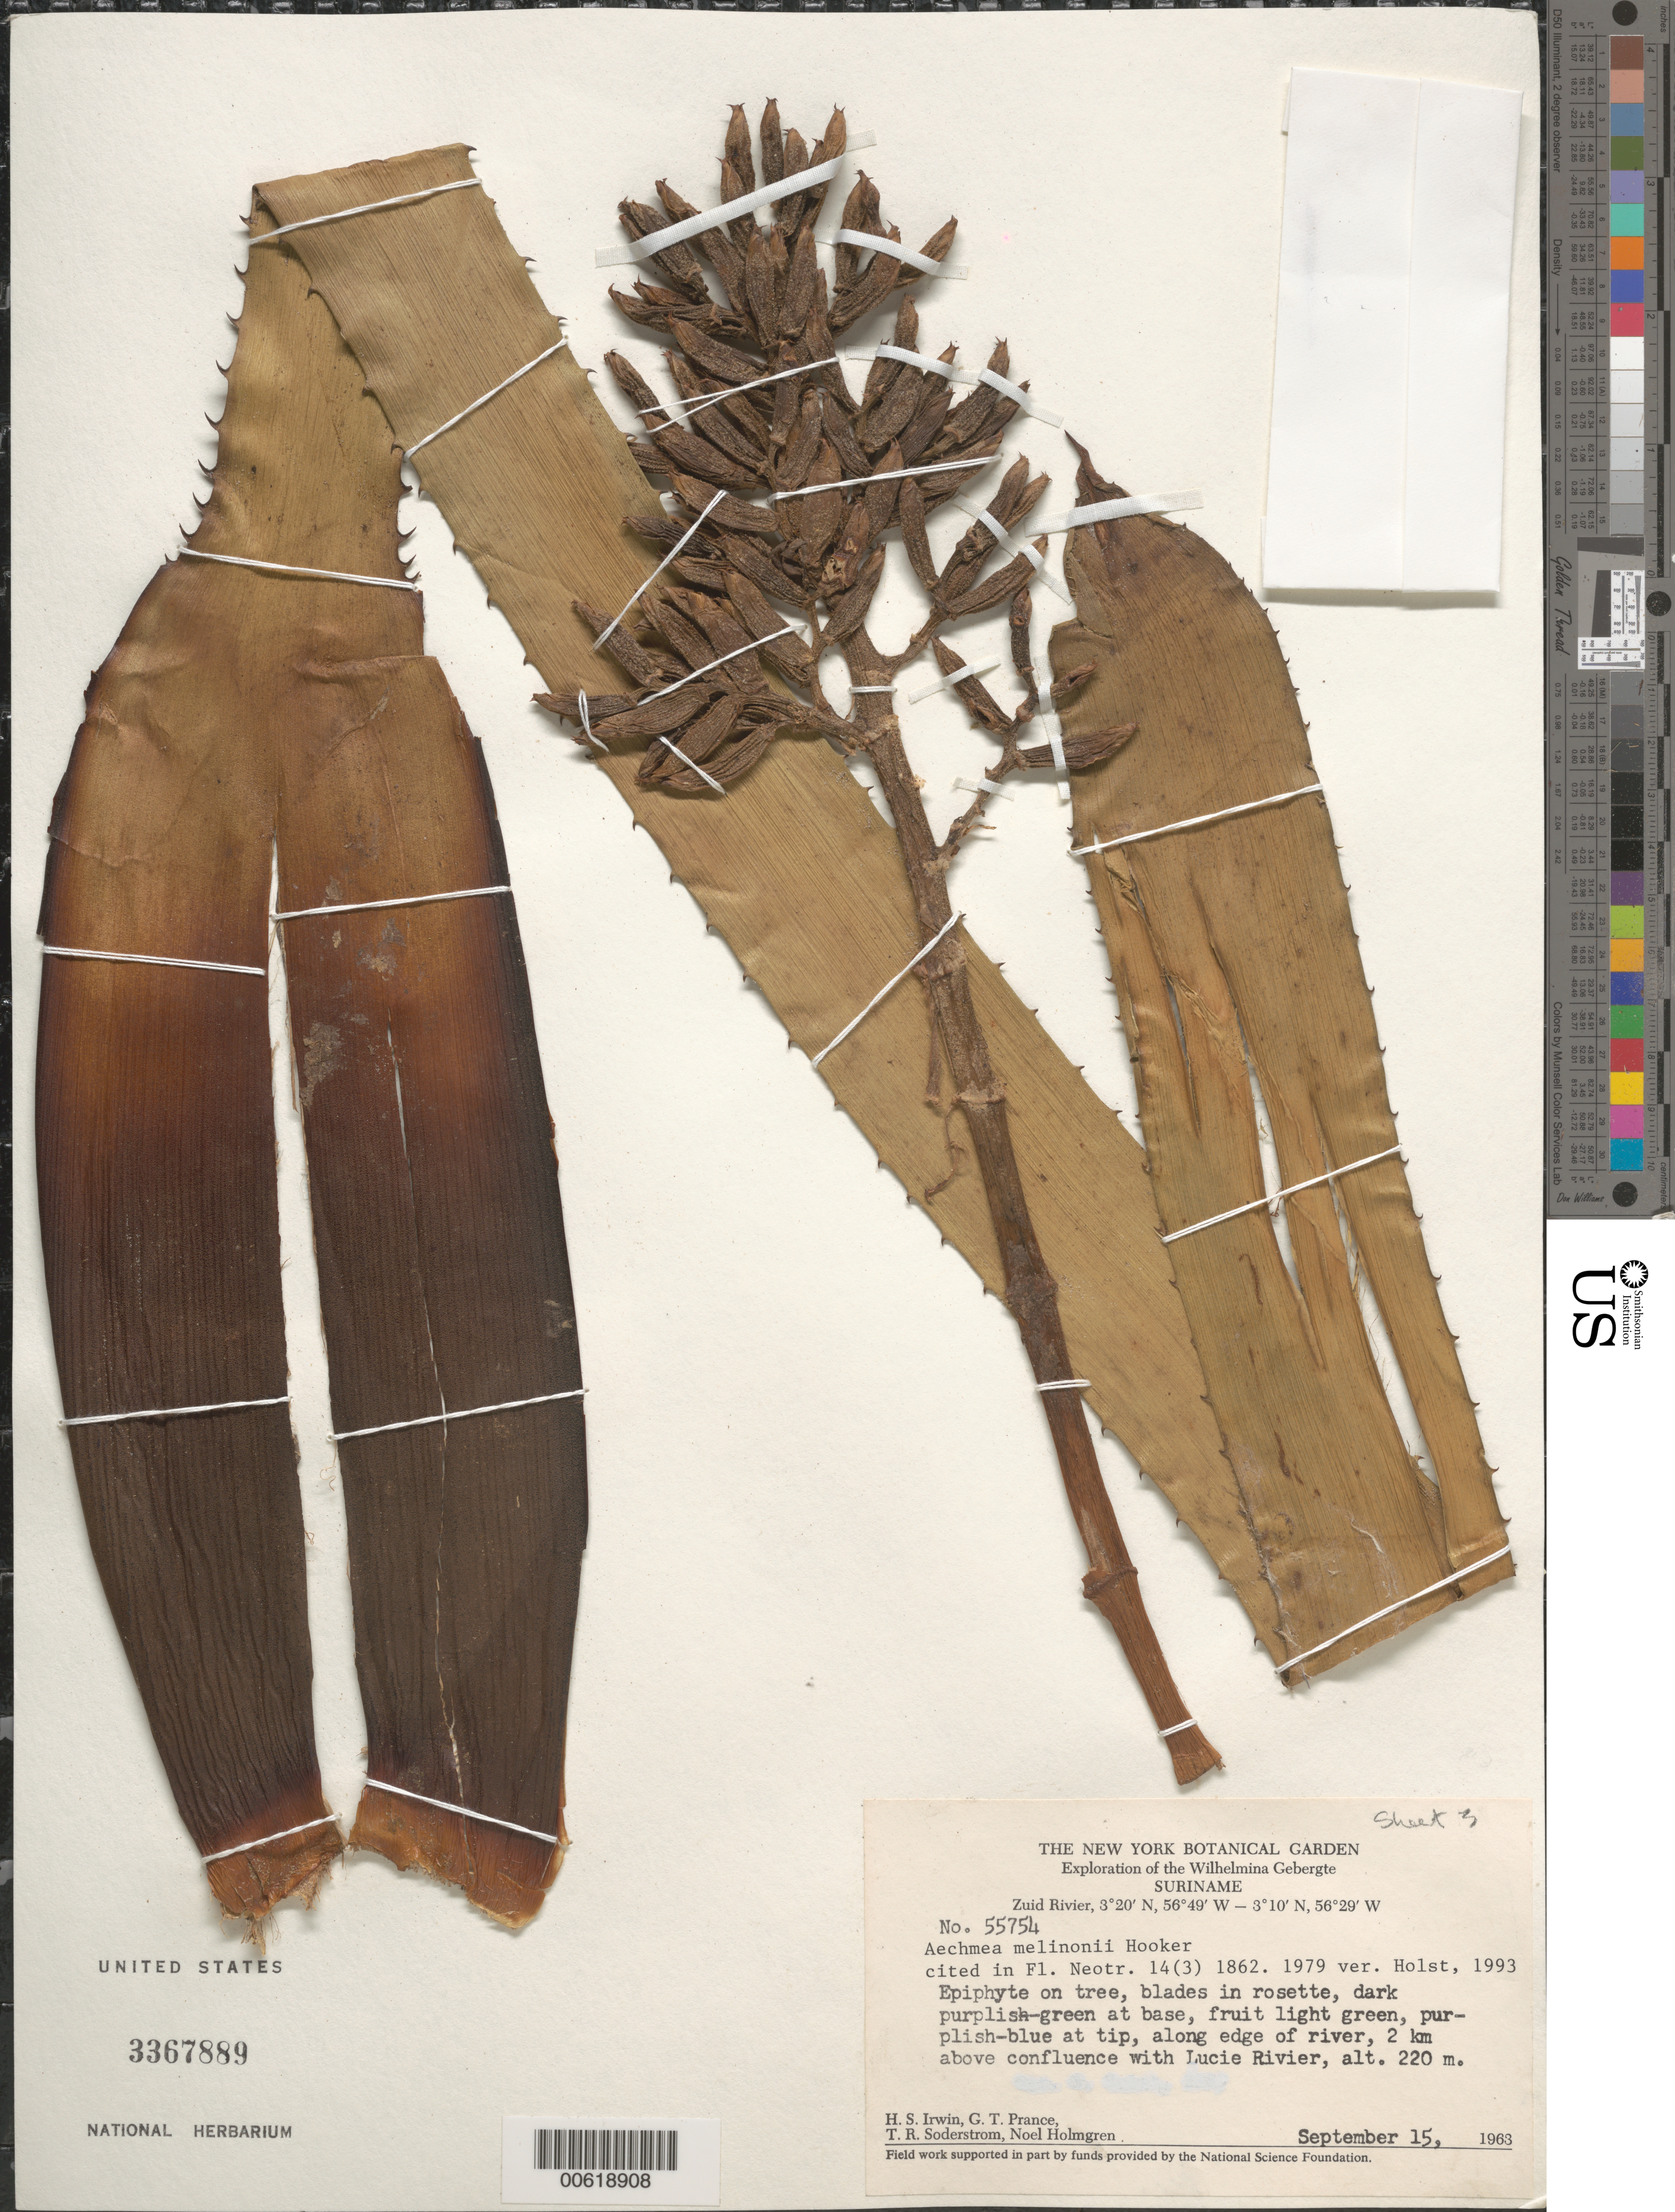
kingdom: Plantae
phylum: Tracheophyta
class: Liliopsida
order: Poales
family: Bromeliaceae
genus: Aechmea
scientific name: Aechmea melinonii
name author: Hook.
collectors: H. Irwin, G. T. Prance, T. R. Soderstrom & N. H. Holmgren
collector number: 55754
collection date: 1963-09-15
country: Suriname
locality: The Wilhelmina Gebergte. Zuid Rivier. Along edge of river, 2 km above confluence with Lucie Rivier.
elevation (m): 220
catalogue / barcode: US 3367889